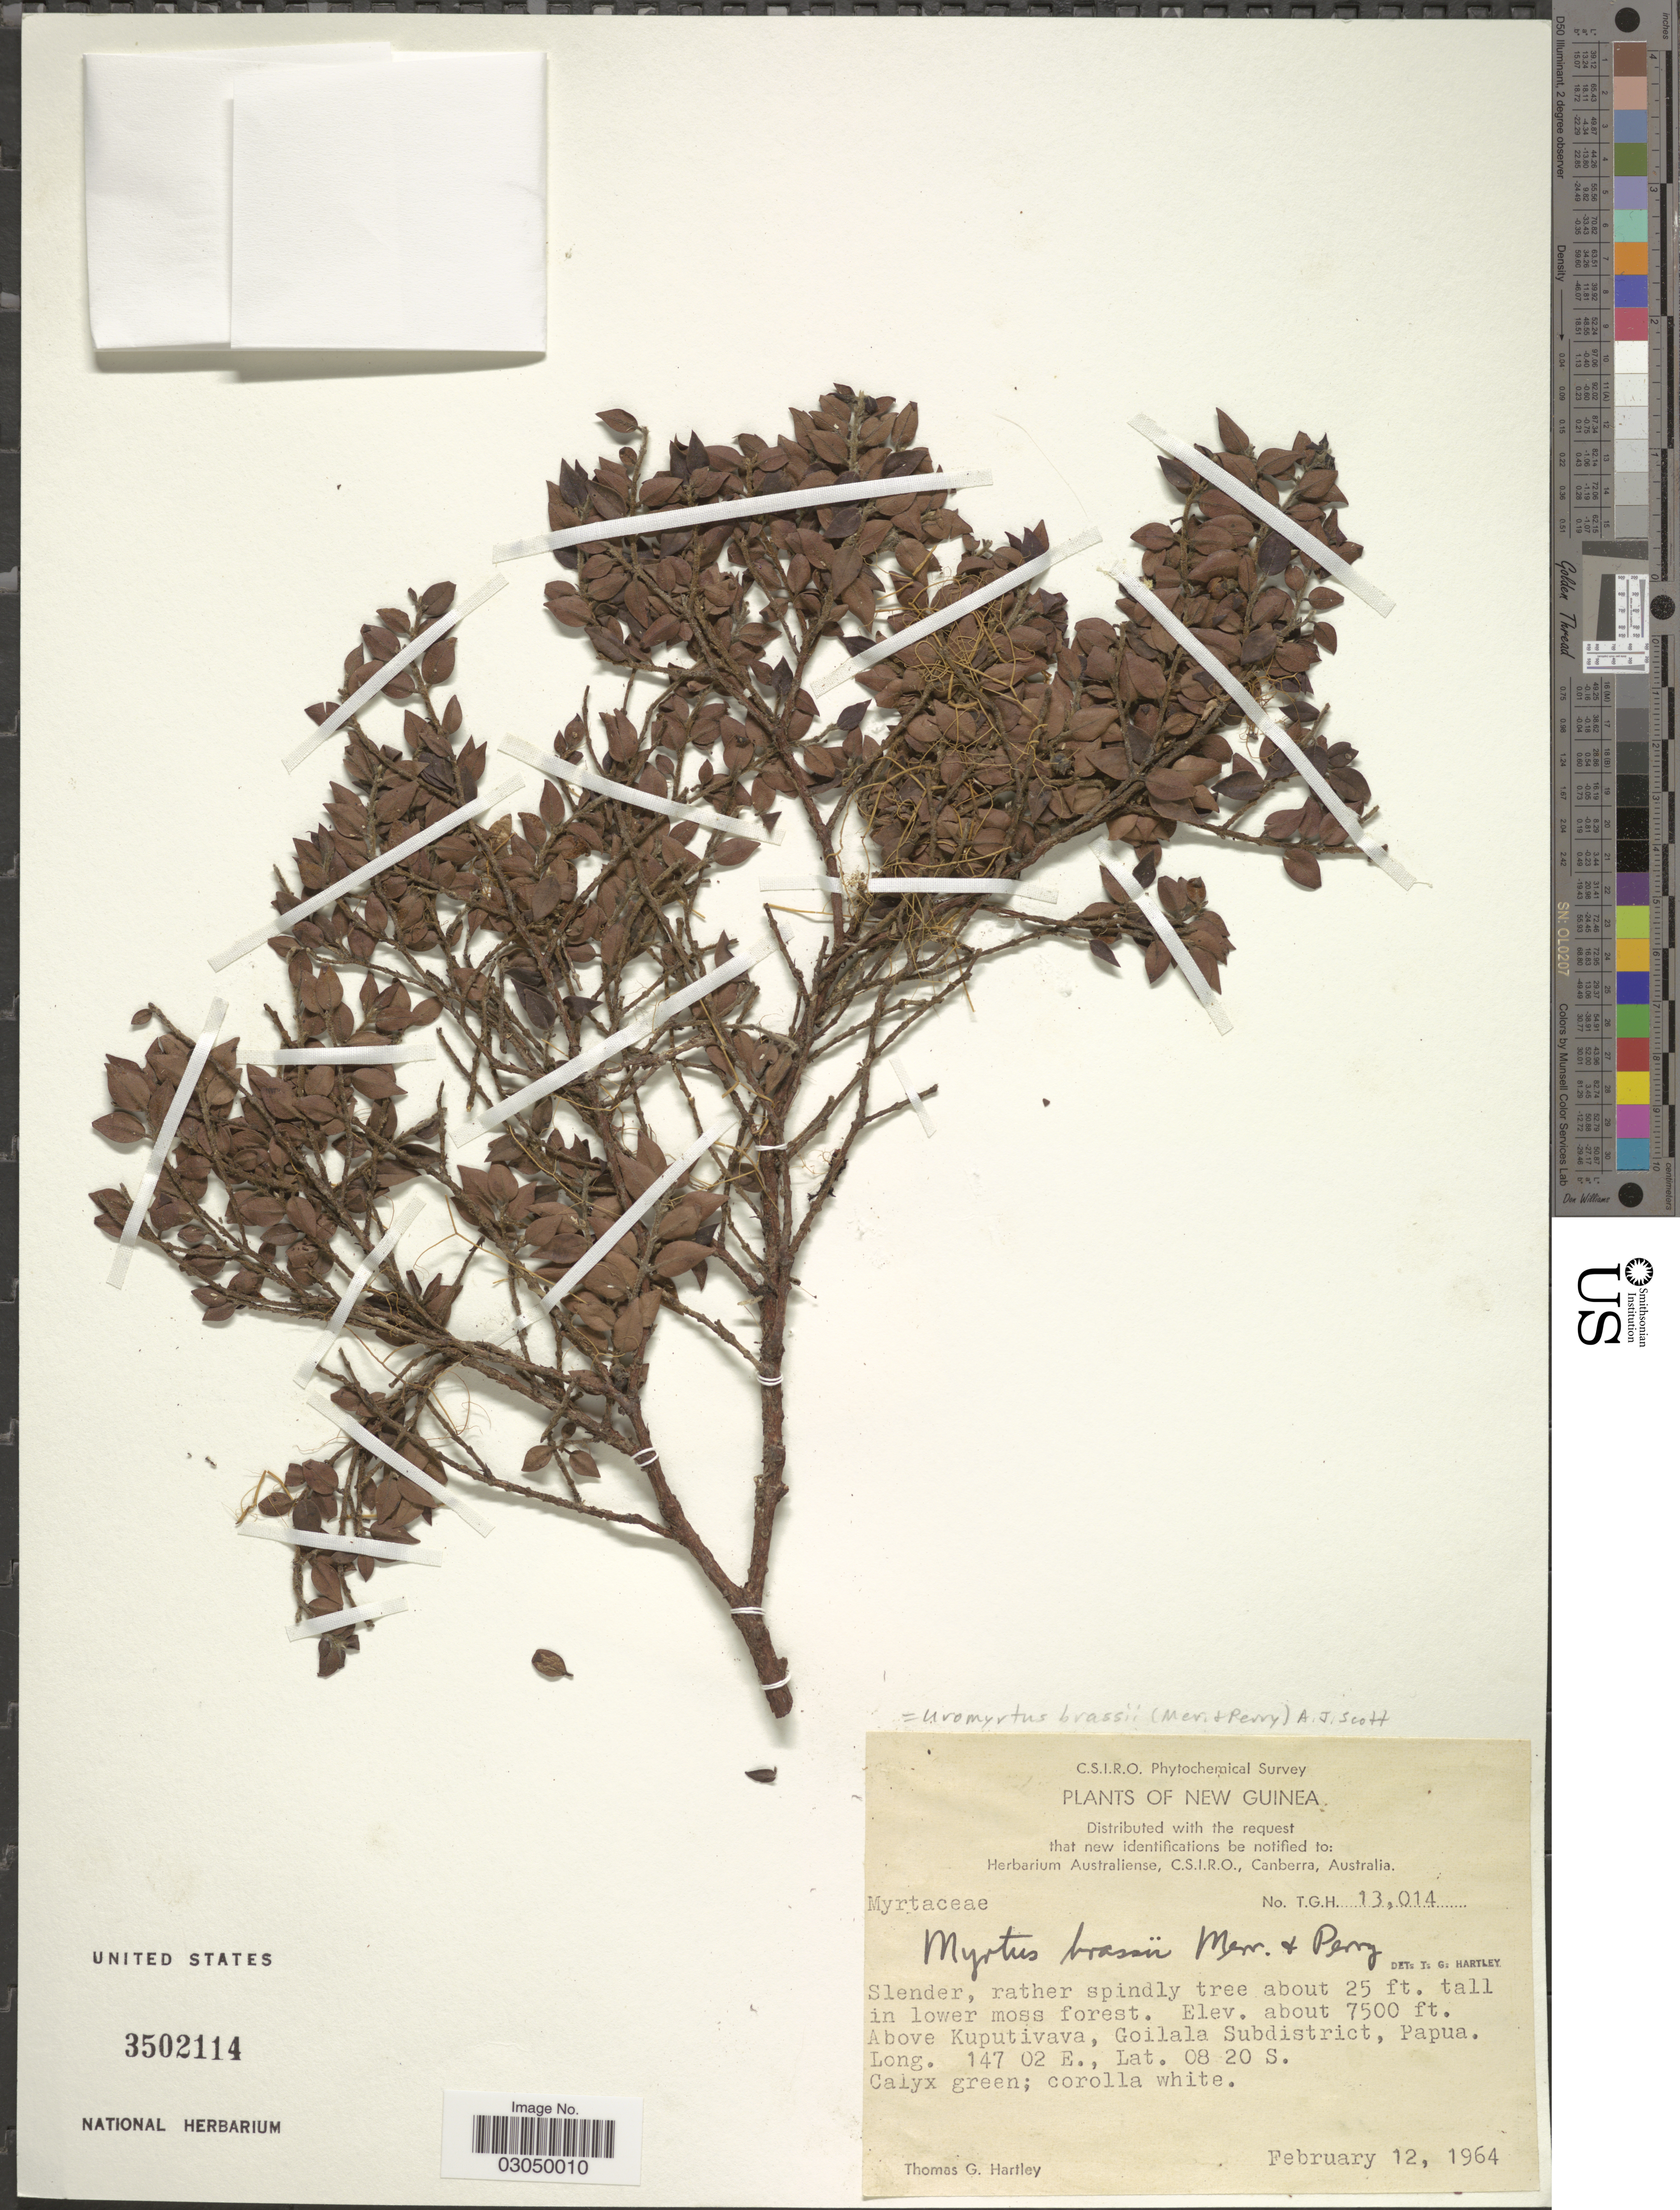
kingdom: Plantae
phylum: Tracheophyta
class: Magnoliopsida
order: Myrtales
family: Myrtaceae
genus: Uromyrtus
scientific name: Uromyrtus brassii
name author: (Merr. & L.M. Perry) A.J. Scott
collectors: T. Hartley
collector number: T.G.H.13014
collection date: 1964-02-12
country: Papua New Guinea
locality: New Guinea. Above Kuputivava, Goilala Subdistrict, Papua.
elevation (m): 2286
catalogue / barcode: US 3502114